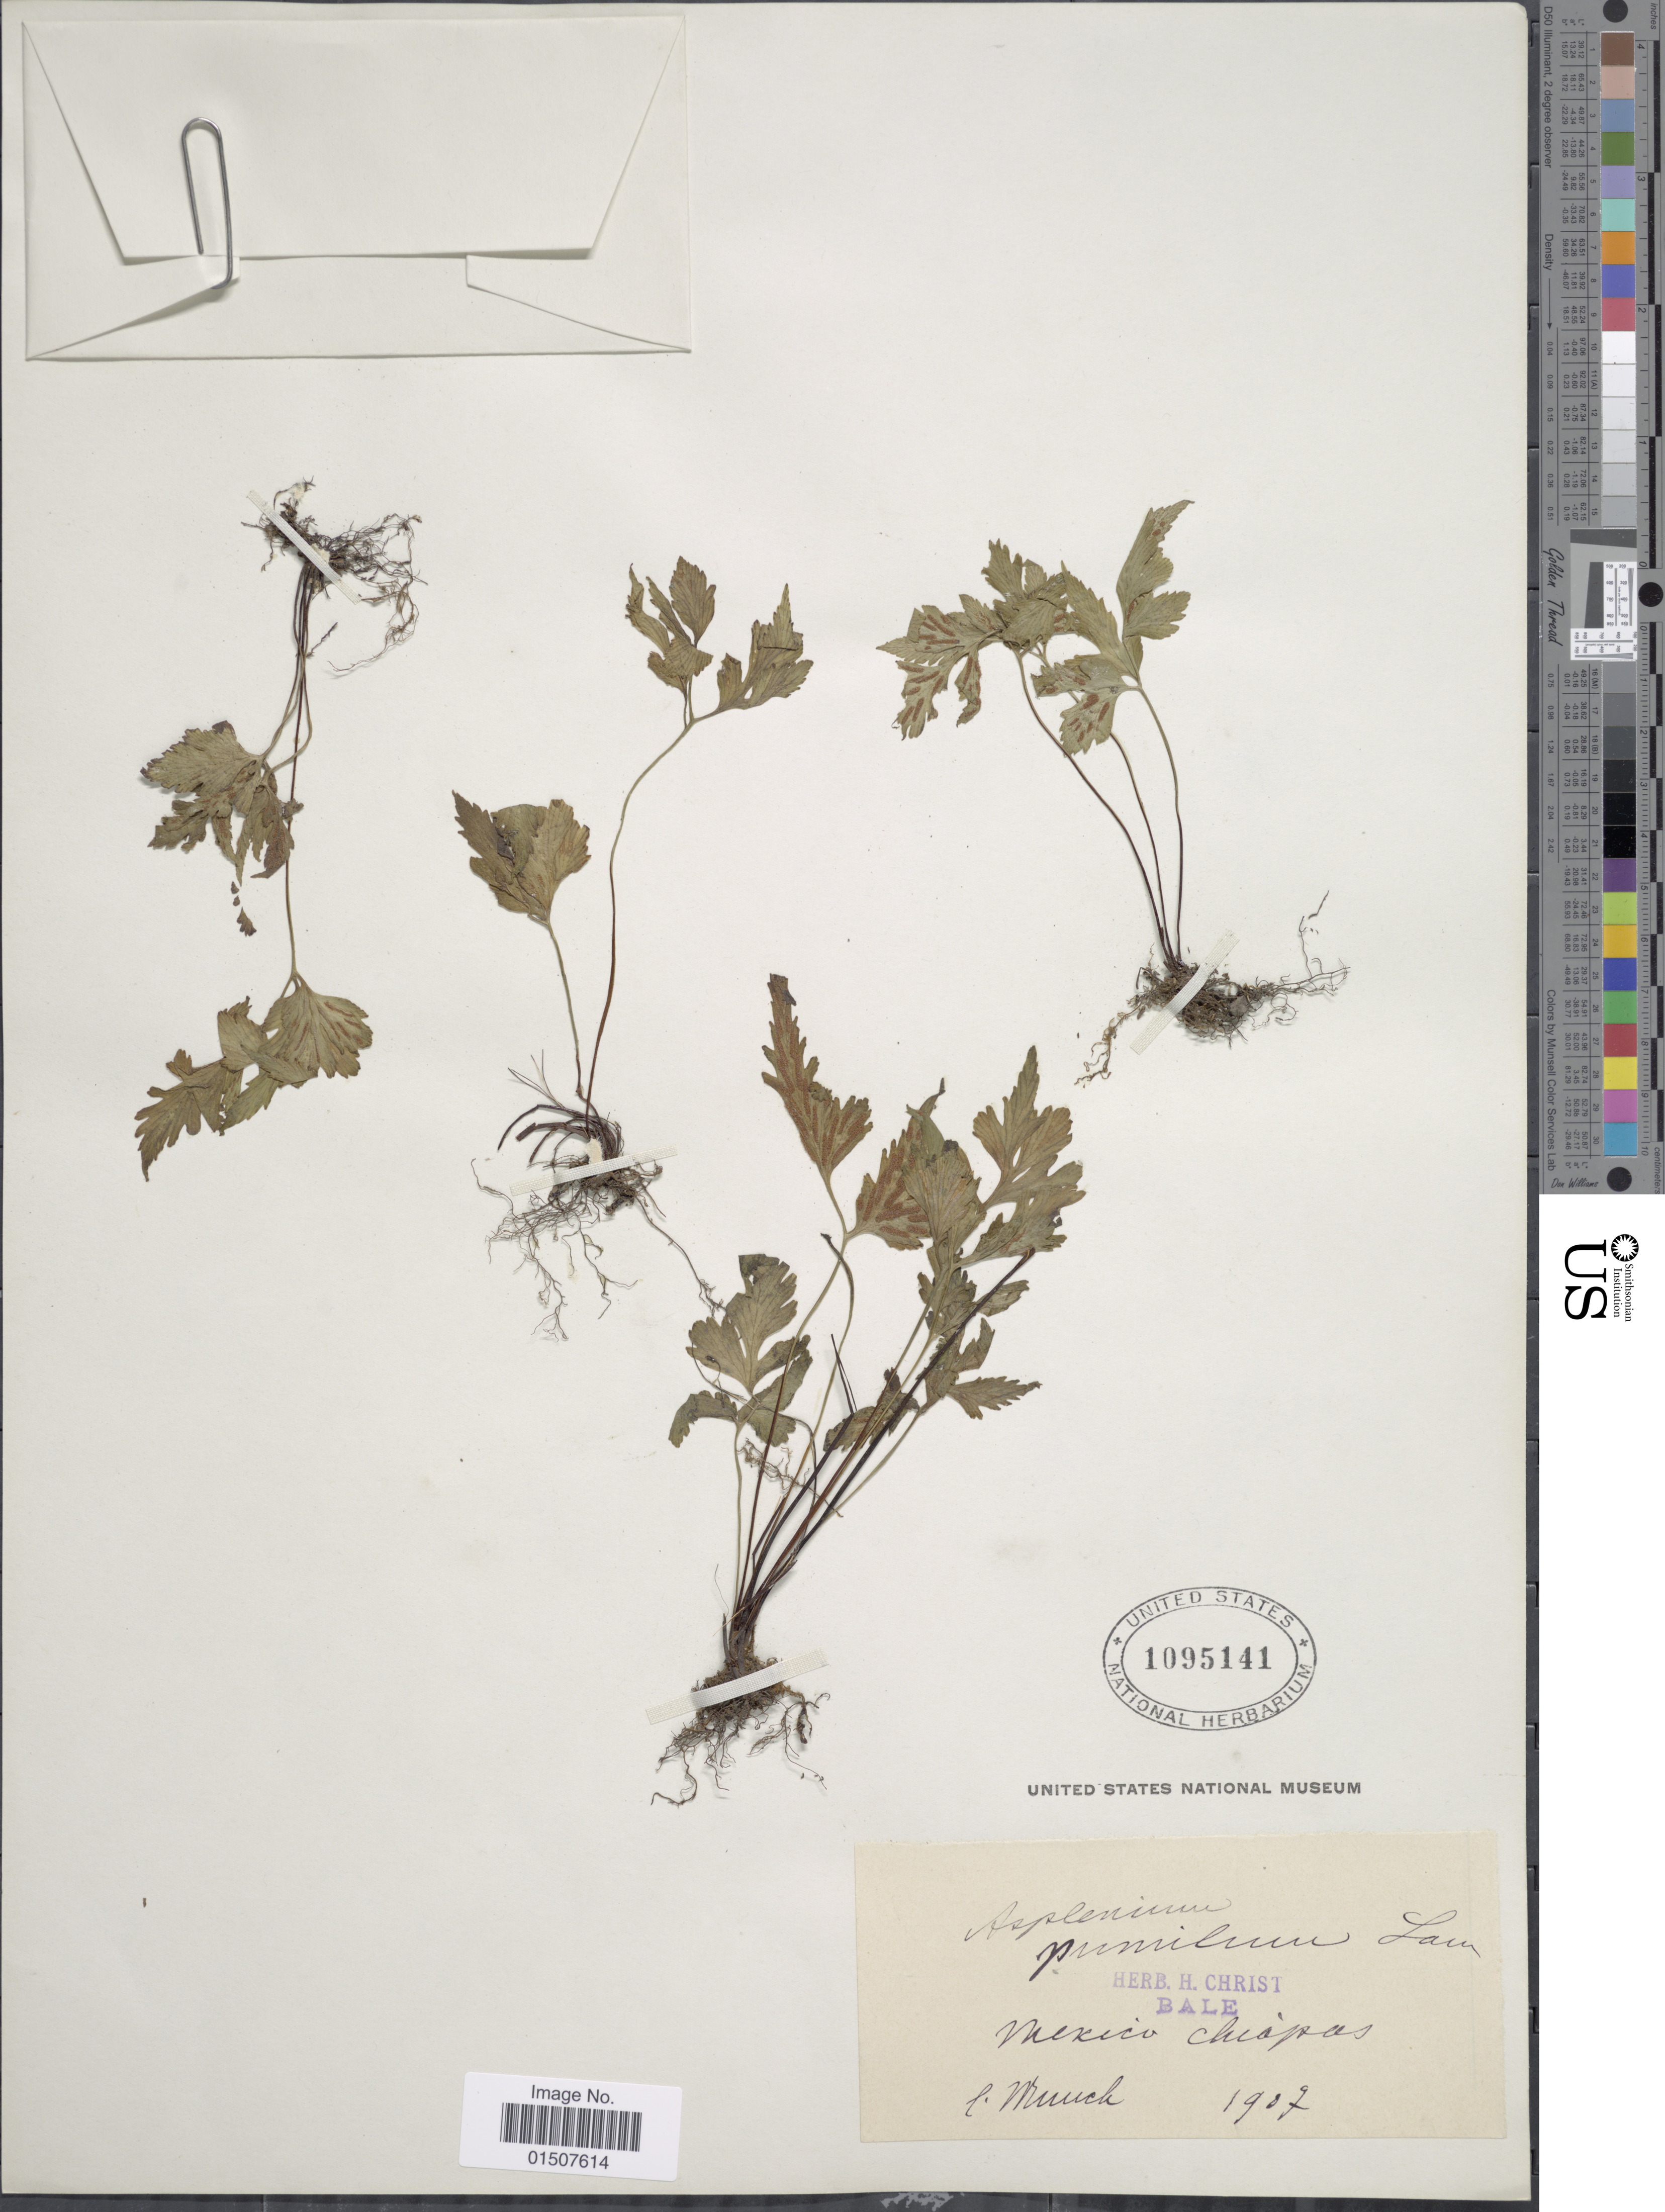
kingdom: Plantae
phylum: Tracheophyta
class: Polypodiopsida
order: Polypodiales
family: Aspleniaceae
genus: Asplenium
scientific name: Asplenium pumilum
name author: Sw.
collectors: G. Munch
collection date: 1907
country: Mexico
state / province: Chiapas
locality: Mexico Chiapas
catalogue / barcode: US 1095141